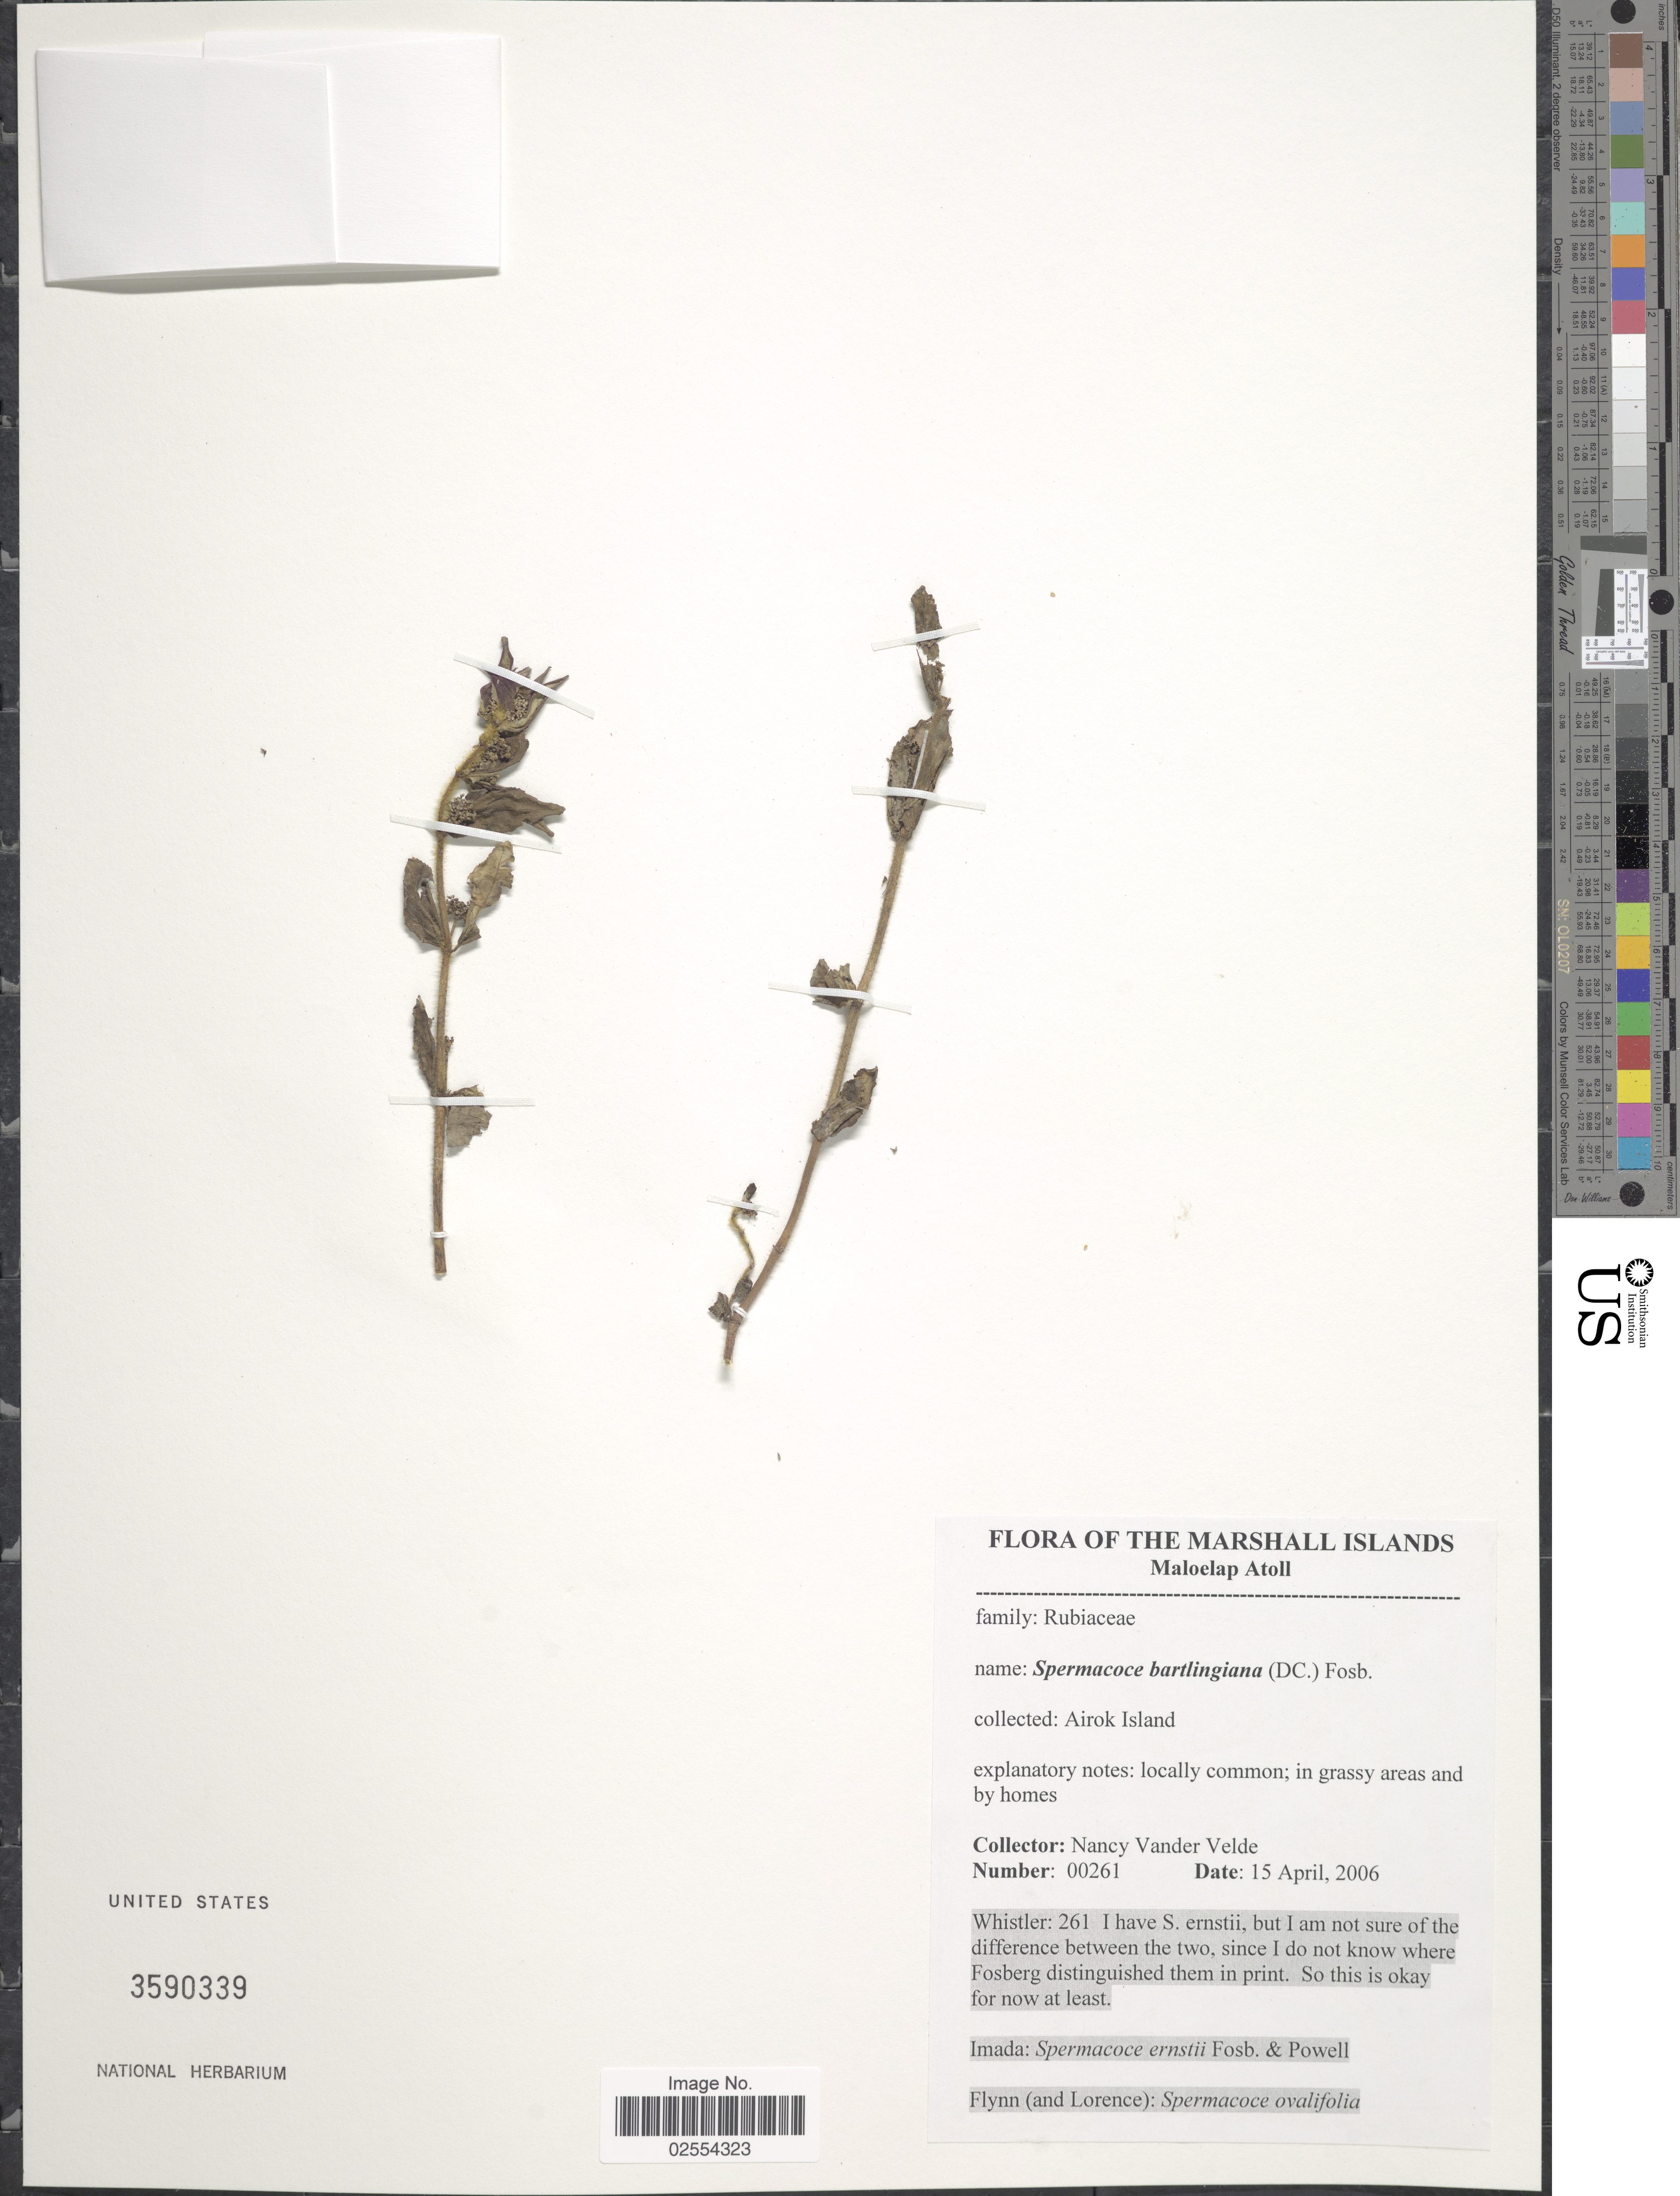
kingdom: Plantae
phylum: Tracheophyta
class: Magnoliopsida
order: Gentianales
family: Rubiaceae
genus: Spermacoce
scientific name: Spermacoce bartlingiana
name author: (DC.) Fosberg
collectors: N. Vander Velde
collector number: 00261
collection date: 2006-04-15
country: Marshall Islands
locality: Maloelap Atoll, Airok Island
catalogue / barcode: US 3590339